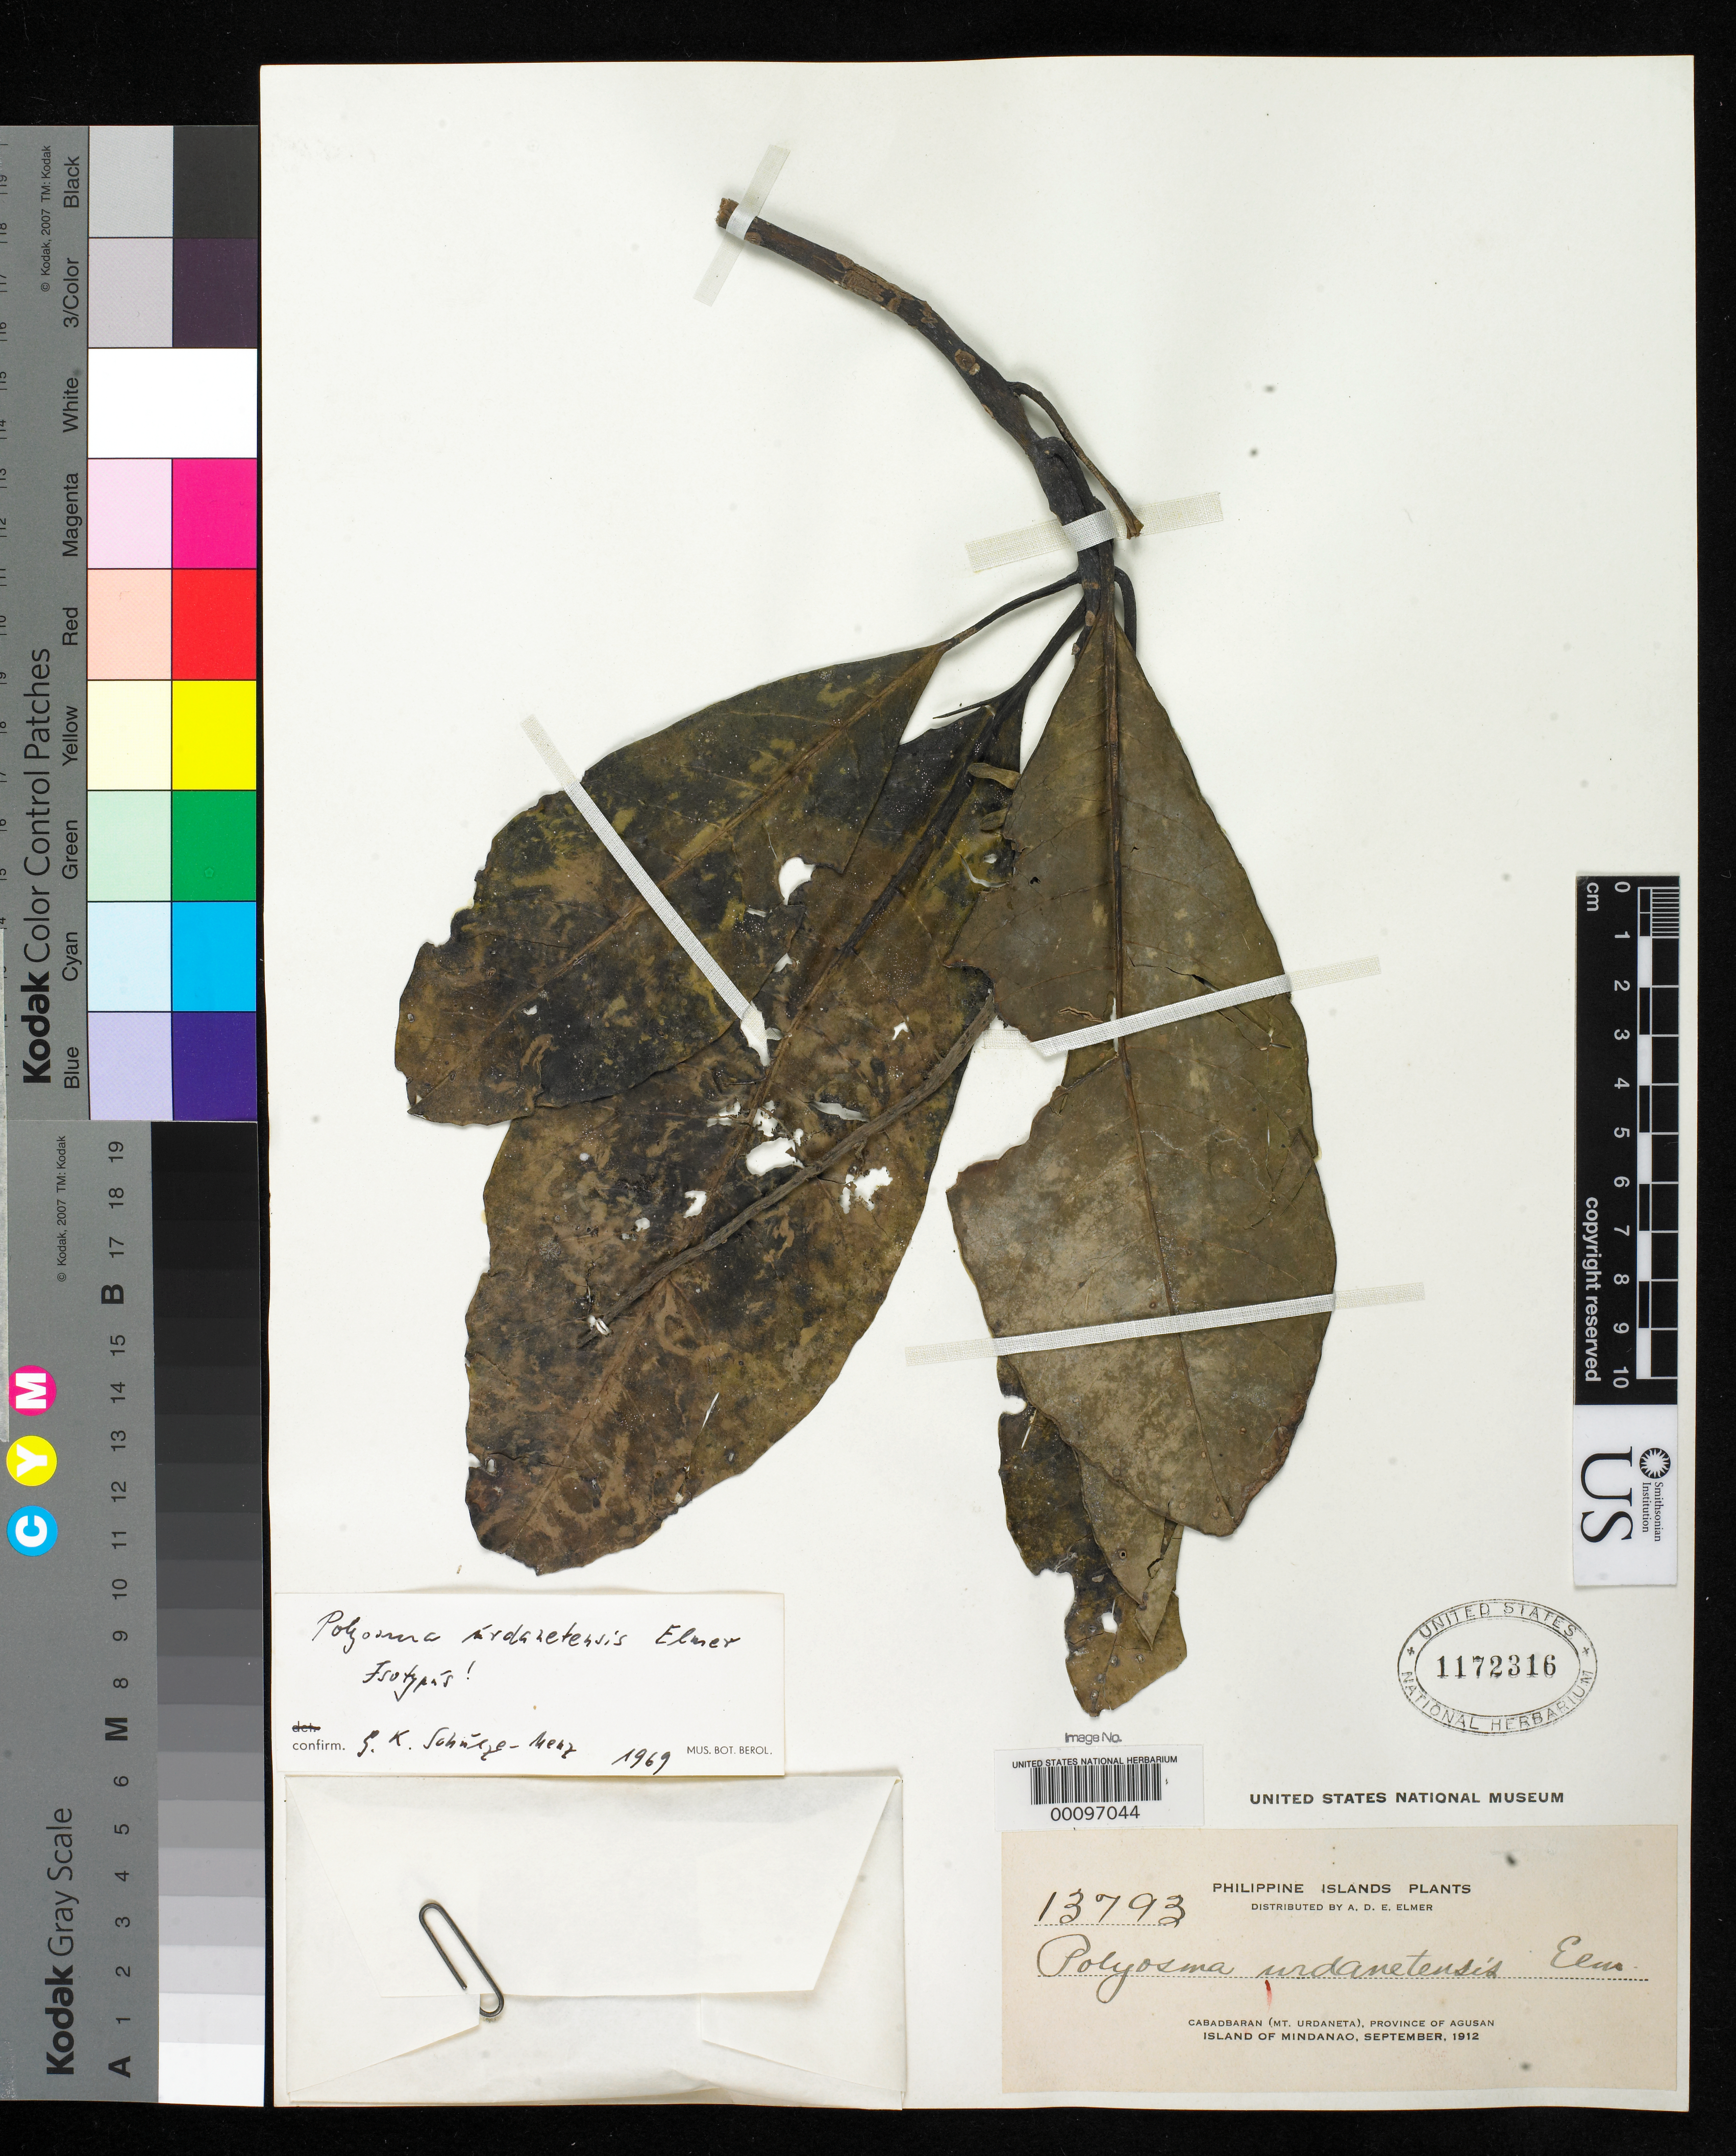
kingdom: Plantae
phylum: Tracheophyta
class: Magnoliopsida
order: Escalloniales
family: Escalloniaceae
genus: Polyosma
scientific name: Polyosma urdanetensis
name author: Elmer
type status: Isotype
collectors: A. D. E. Elmer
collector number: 13793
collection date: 1912-07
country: Philippines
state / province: Caraga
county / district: Agusan del Norte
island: Mindanao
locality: Cabadbaran (Mt. Urdaneta), province of Agusan, Island of Mindanao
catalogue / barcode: US 1172316